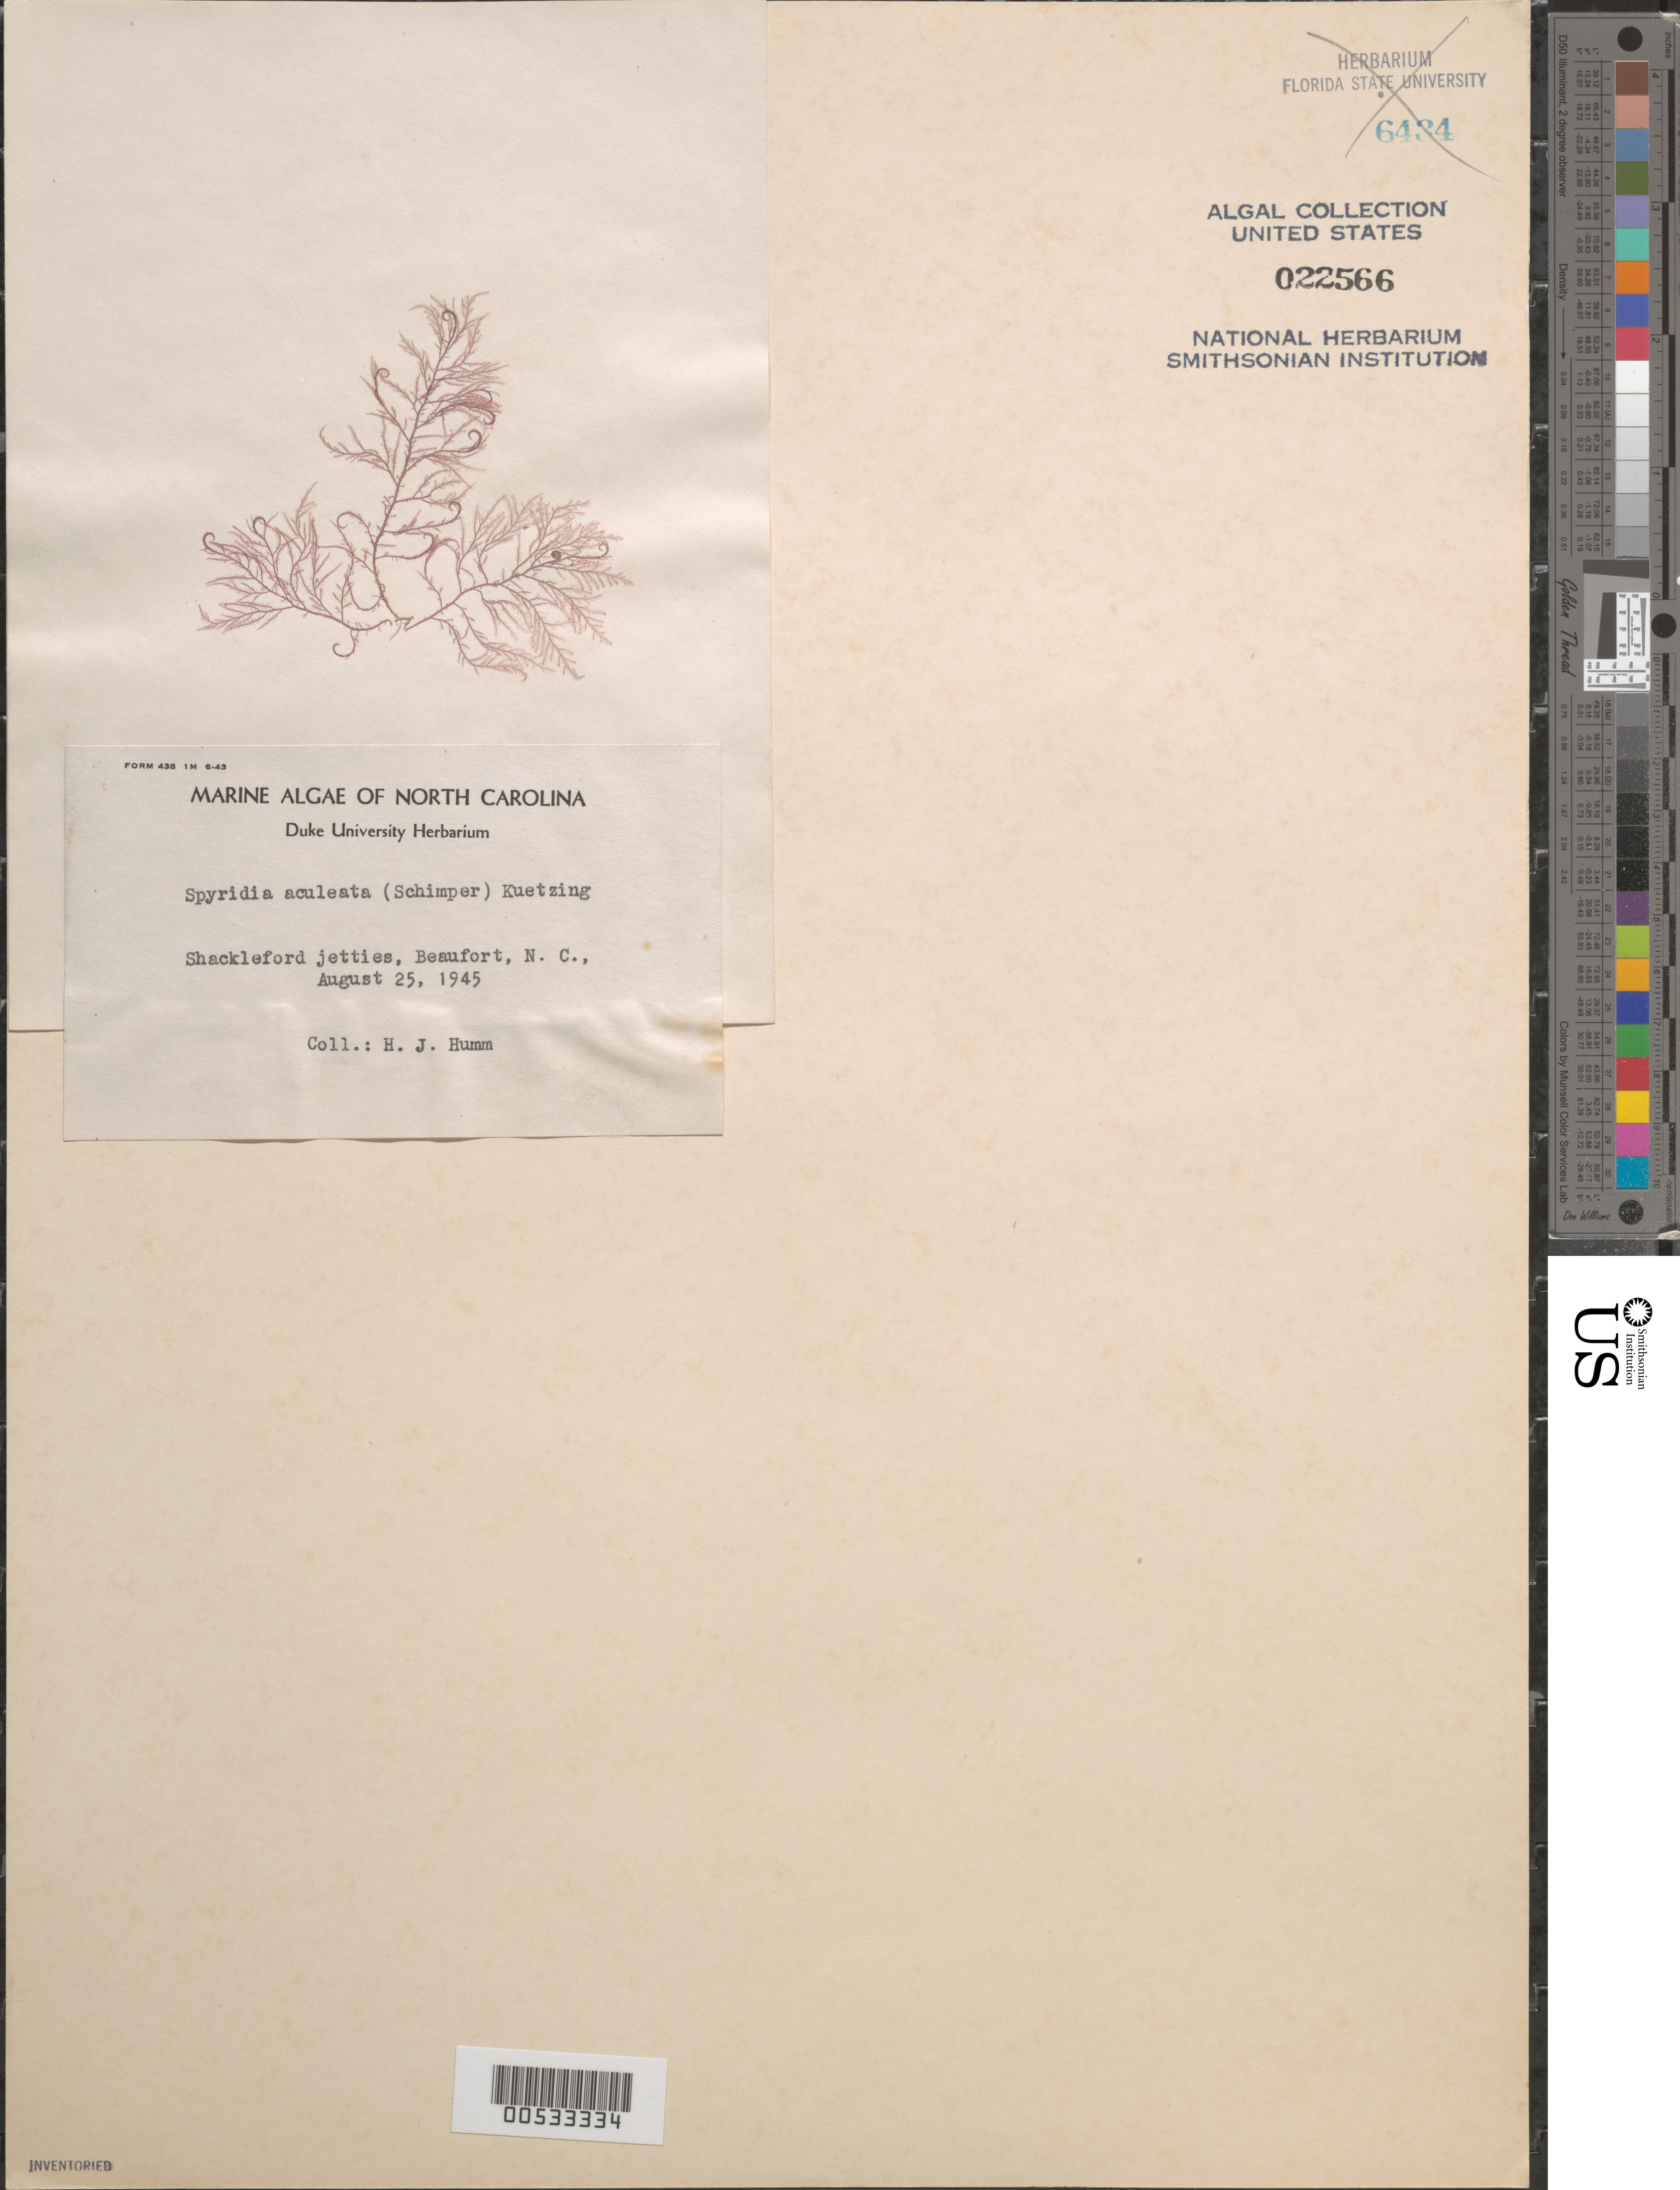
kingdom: Plantae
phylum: Rhodophyta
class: Florideophyceae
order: Ceramiales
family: Spyridiaceae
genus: Spyridia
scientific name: Spyridia aculeata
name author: (C. Agardh ex Decne.) Kütz.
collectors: H. J. Humm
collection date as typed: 25 Aug 1945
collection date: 1945-08-25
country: United States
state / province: North Carolina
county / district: Carteret County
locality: Beaufort, Shackleford jetties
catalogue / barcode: US 22566